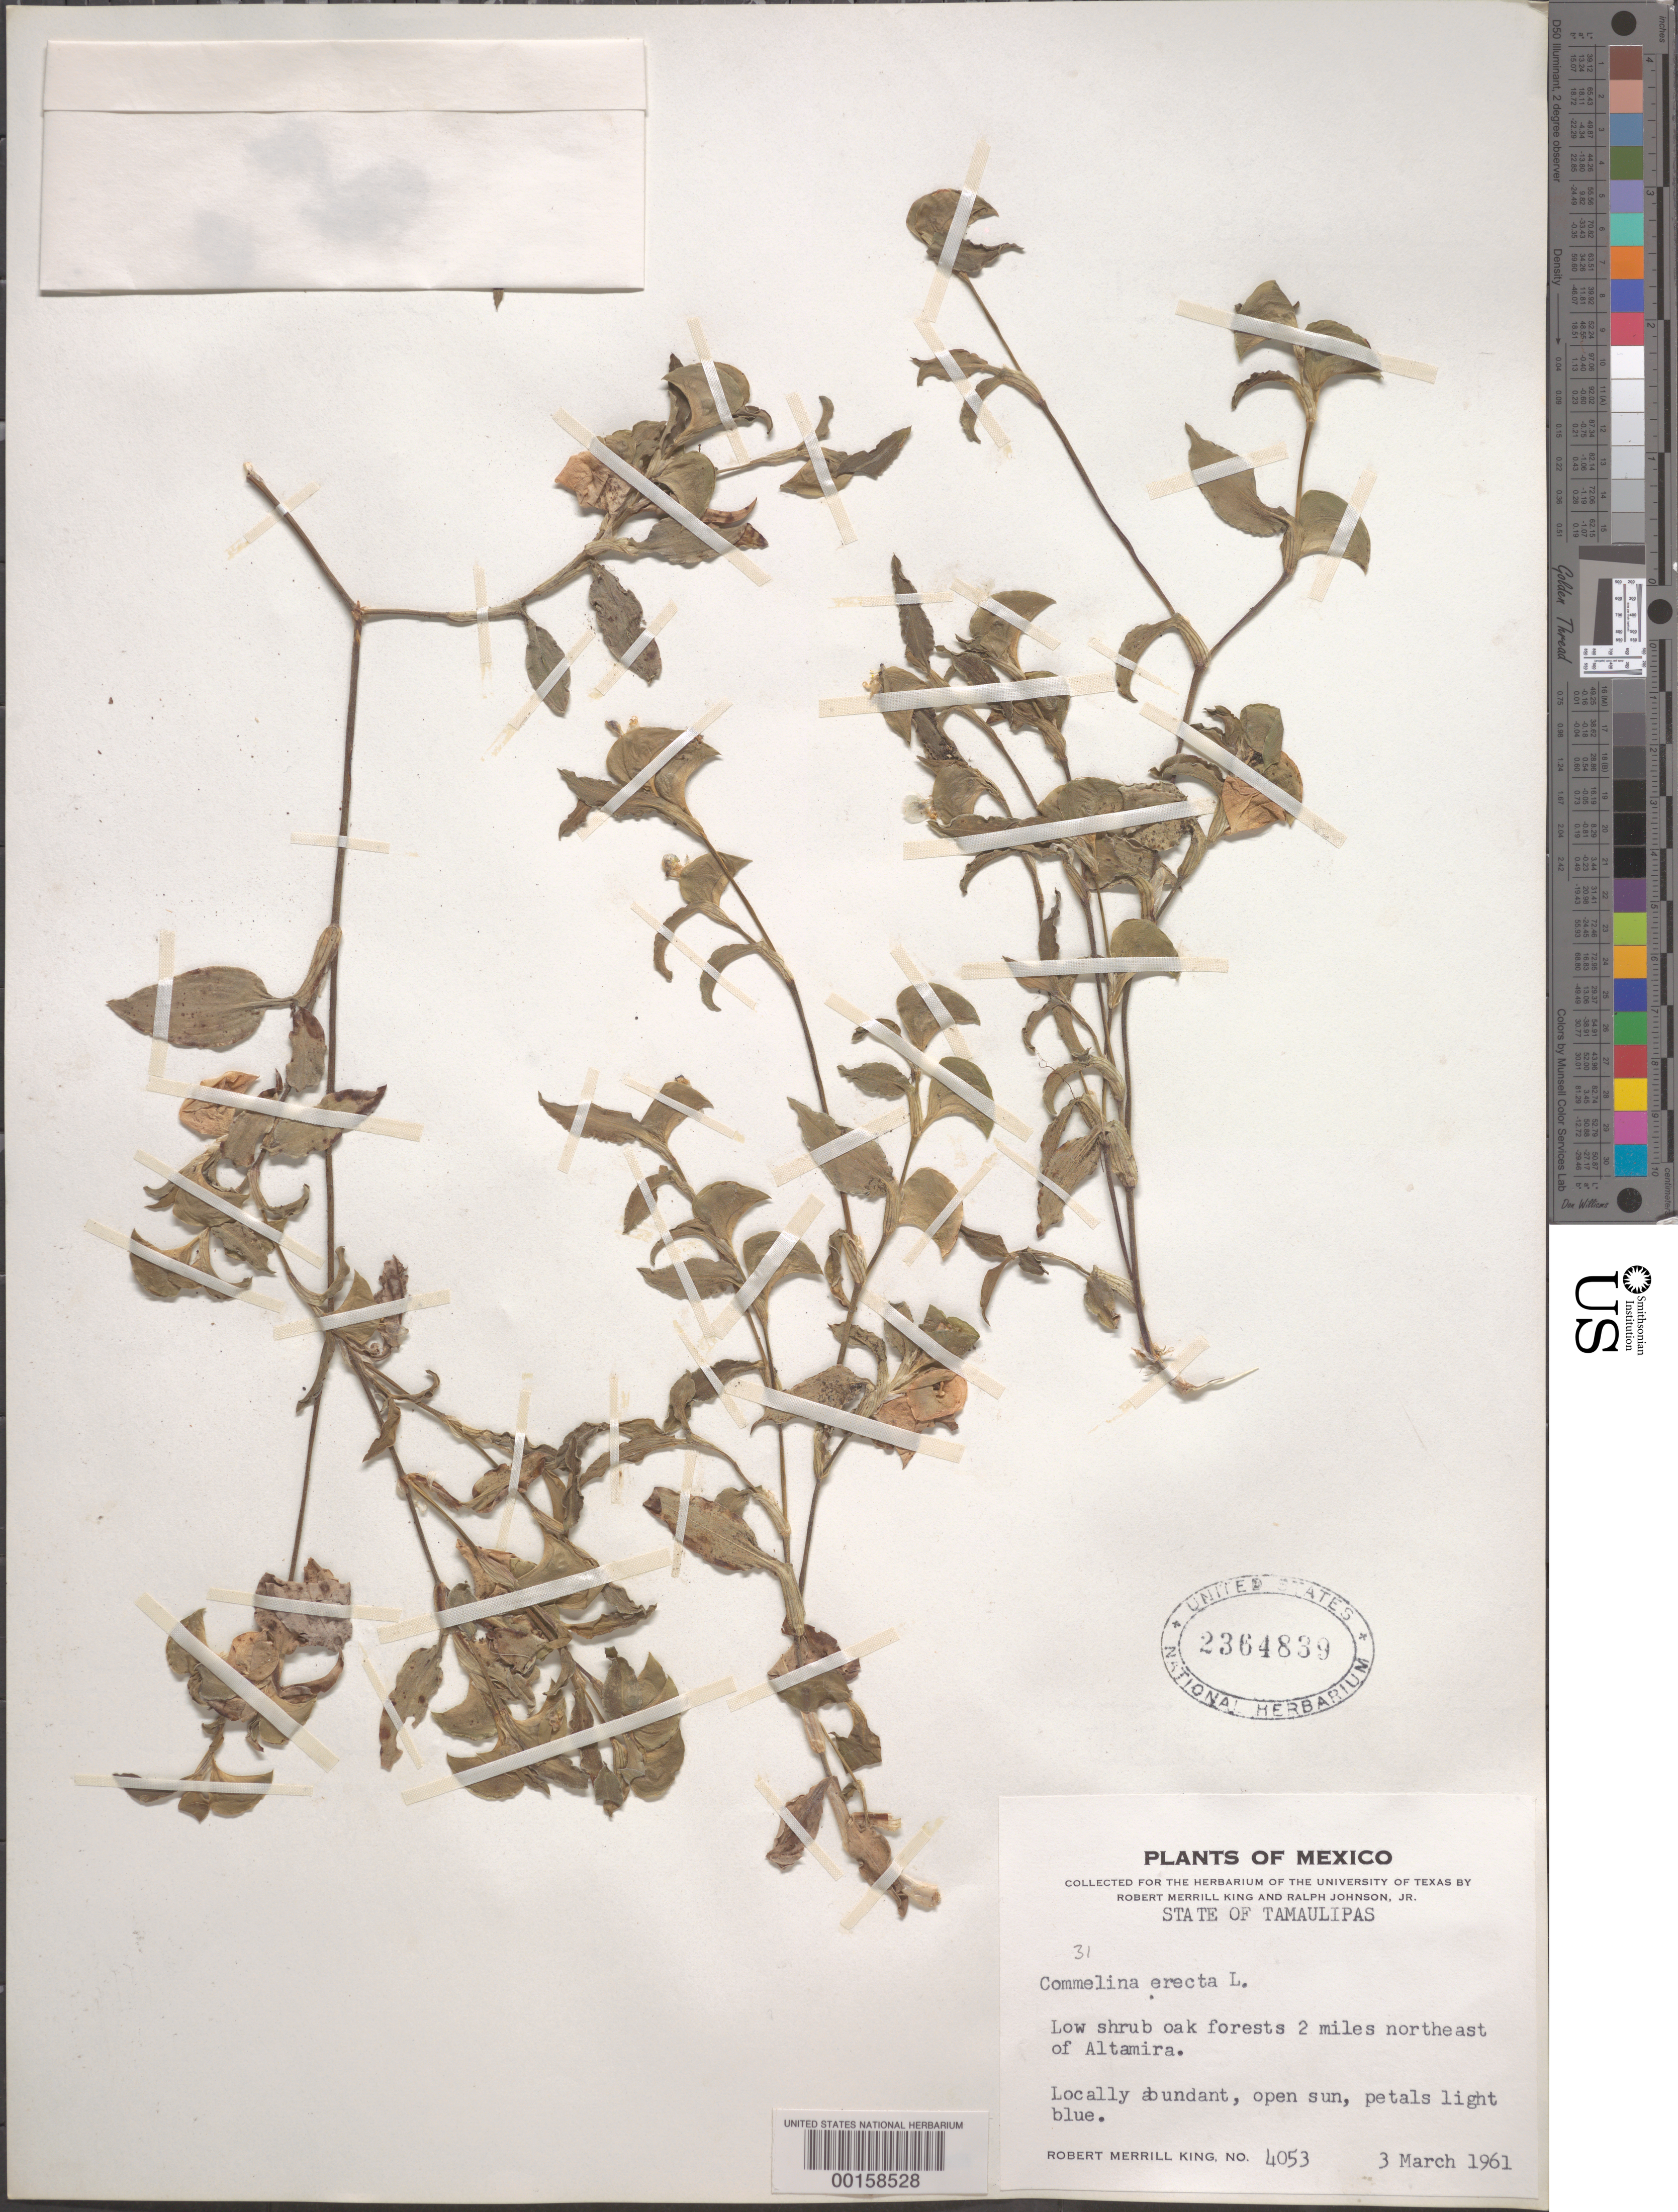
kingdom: Plantae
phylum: Tracheophyta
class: Liliopsida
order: Commelinales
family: Commelinaceae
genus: Commelina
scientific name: Commelina erecta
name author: L.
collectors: R. M. King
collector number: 4053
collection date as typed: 03 Mar 1961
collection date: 1961-03-03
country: Mexico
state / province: Tamaulipas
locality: NE of Altamira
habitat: Open sun; shrub oak forest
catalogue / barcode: US 2364839